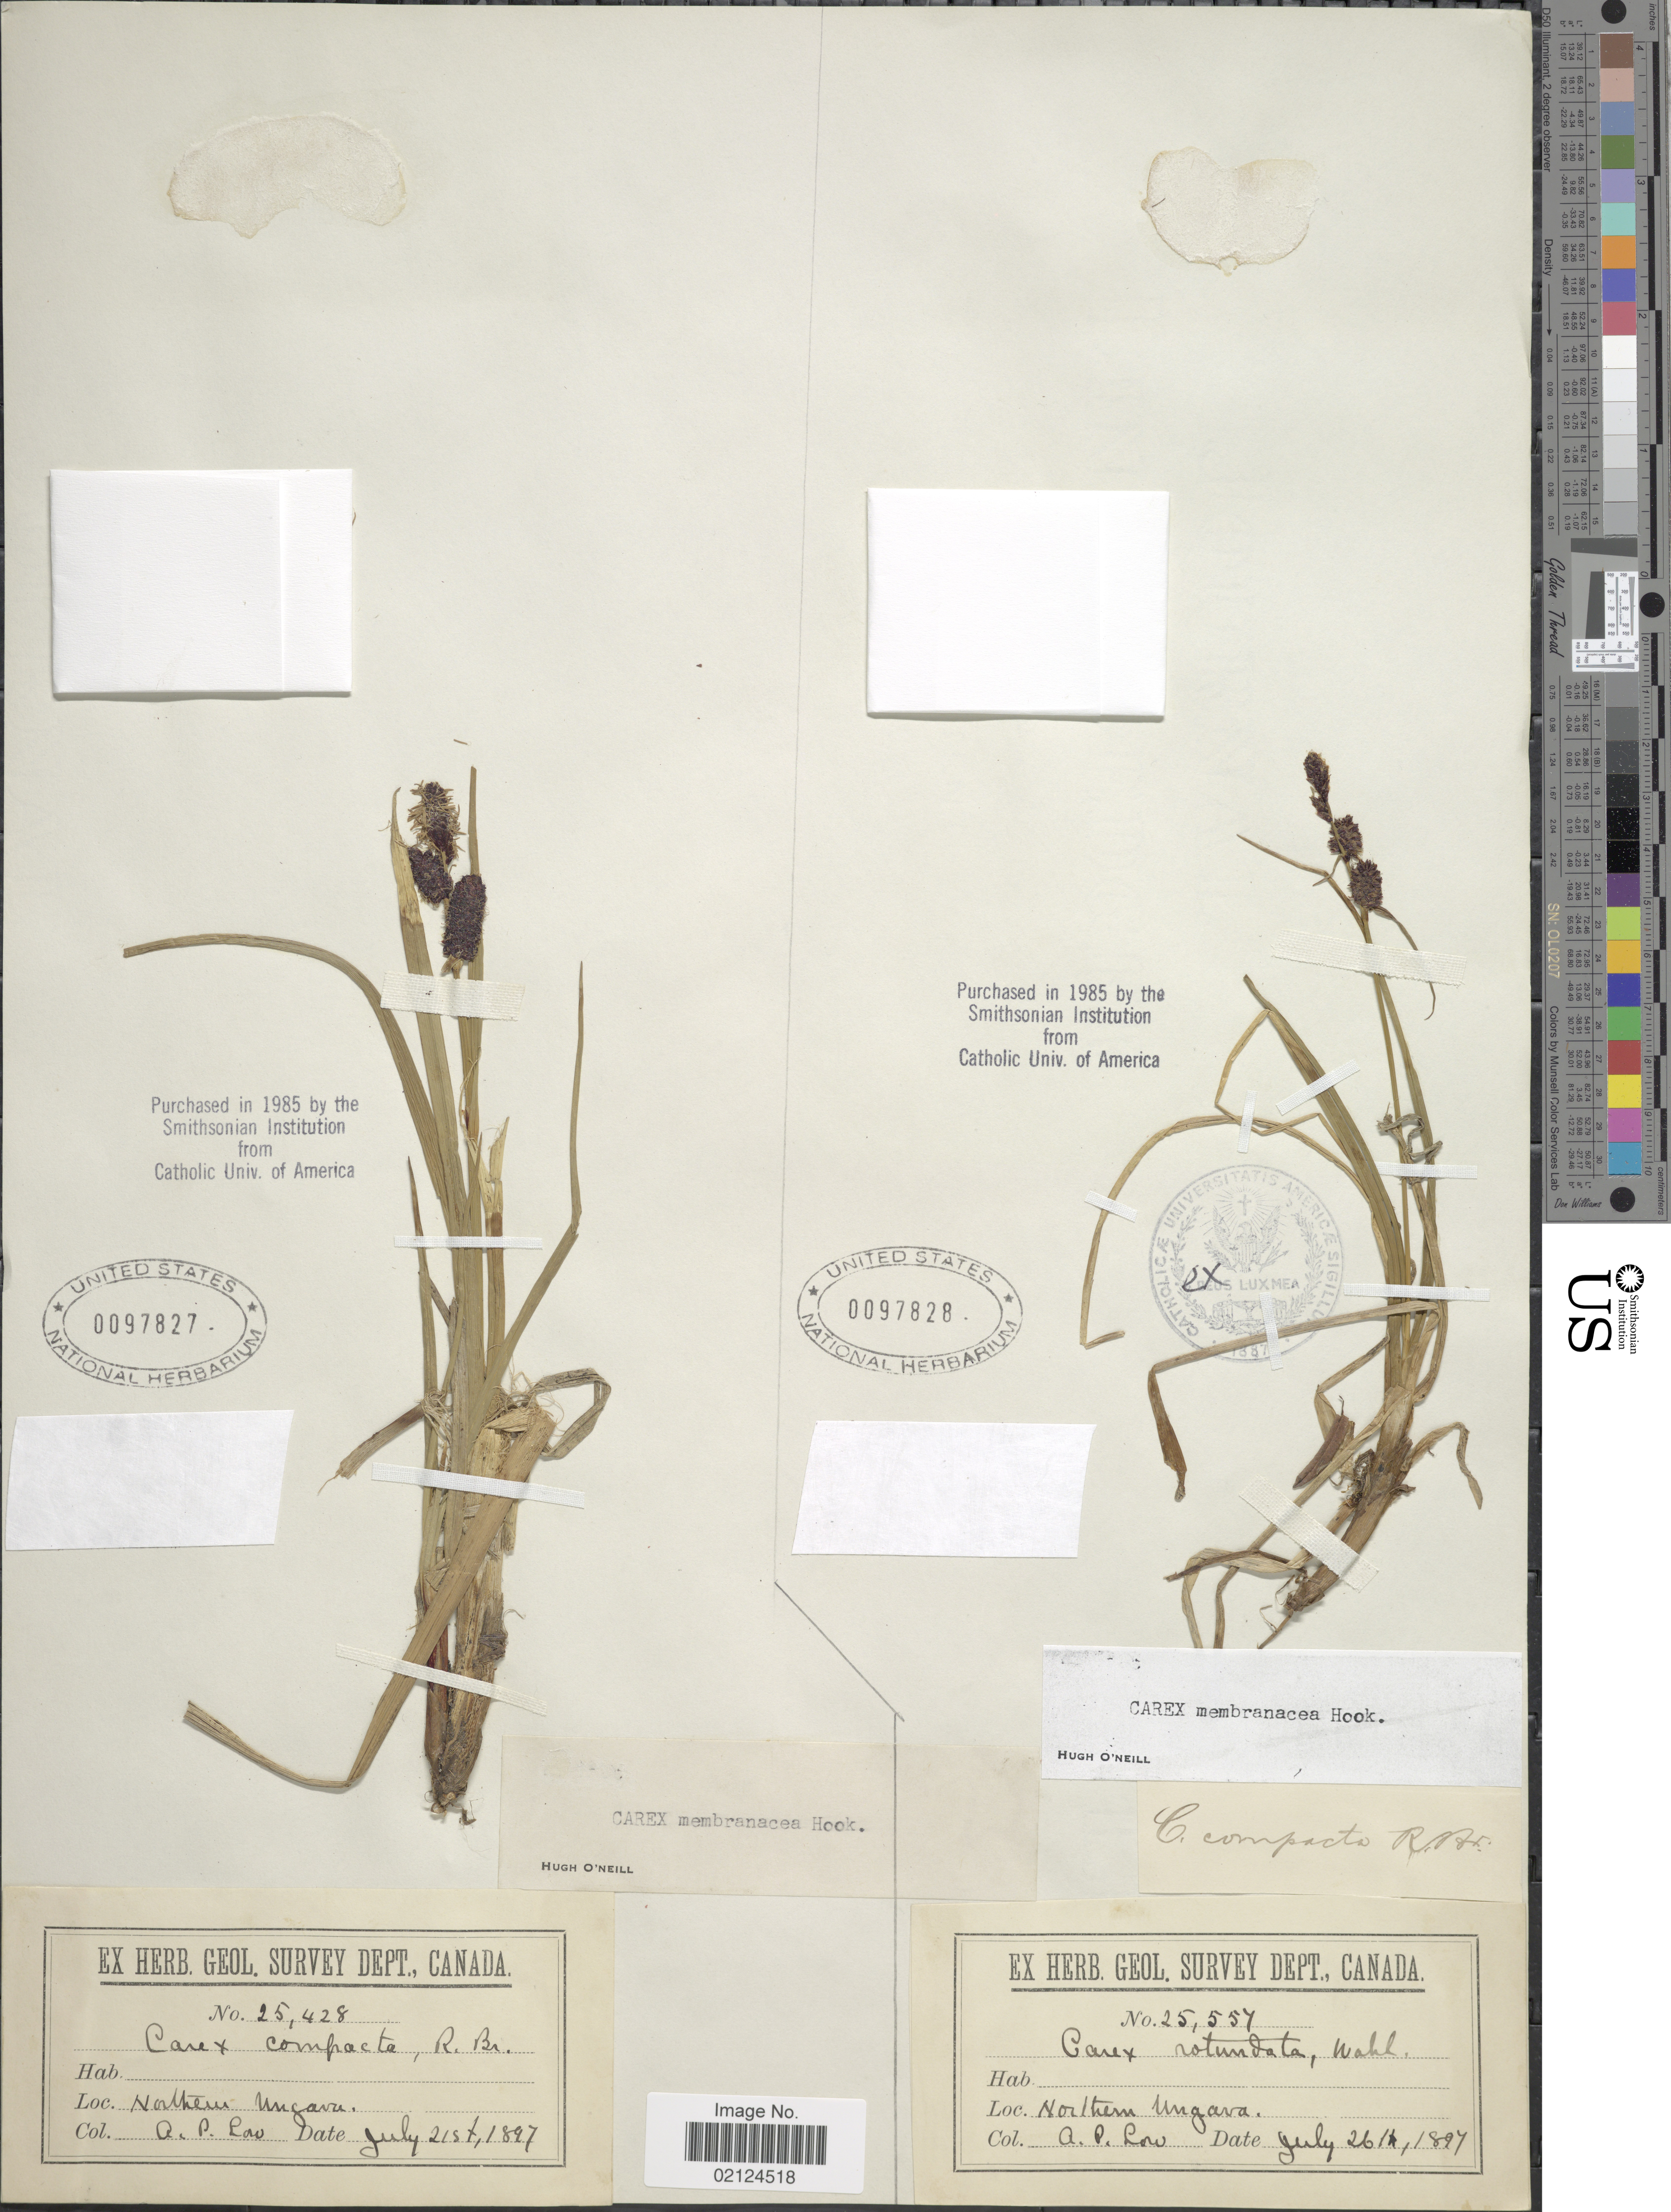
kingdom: Plantae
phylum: Tracheophyta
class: Liliopsida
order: Poales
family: Cyperaceae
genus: Carex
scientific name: Carex membranacea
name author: Hook.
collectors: A. Low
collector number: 25557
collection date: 1897-07-26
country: Canada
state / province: Quebec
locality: Northern Ungava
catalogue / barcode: US 97828